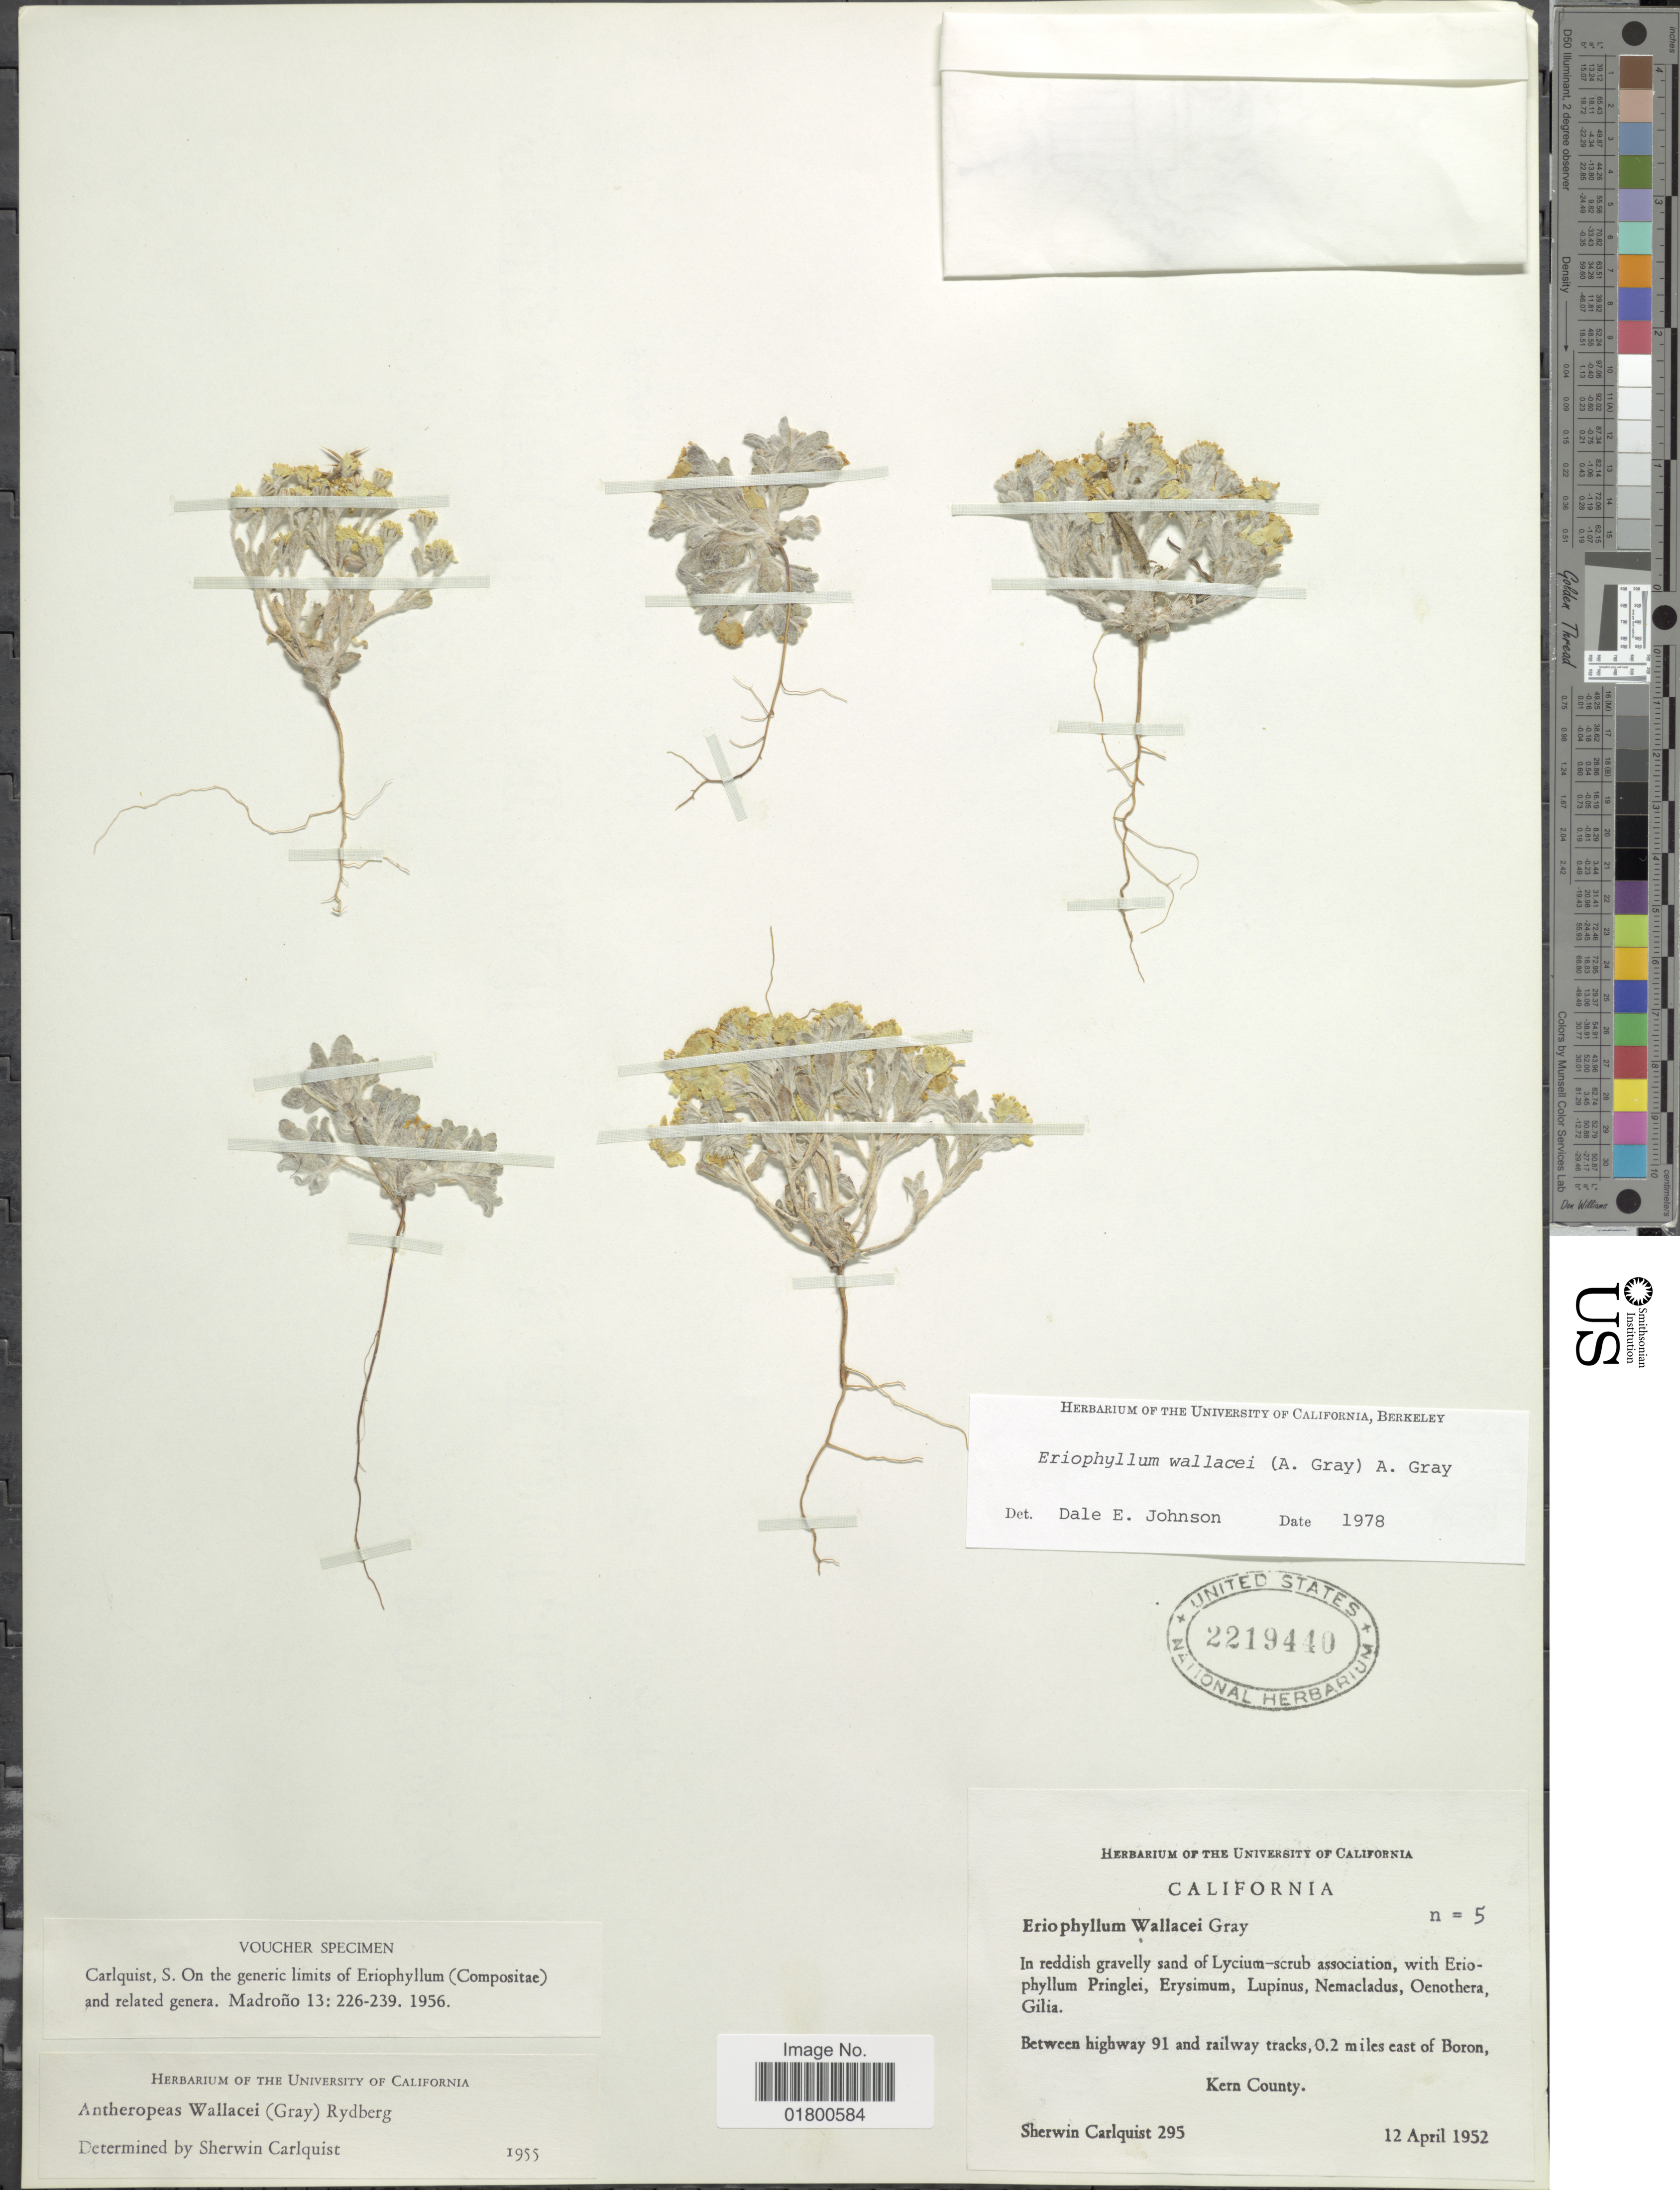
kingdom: Plantae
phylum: Tracheophyta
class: Magnoliopsida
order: Asterales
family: Asteraceae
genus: Eriophyllum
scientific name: Eriophyllum wallacei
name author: (A. Gray) A. Gray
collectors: S. Carlquist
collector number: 295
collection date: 1952-04-12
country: United States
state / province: California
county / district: Kern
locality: Between highway 91 and railway tracks 0.2 miles east of Boron, Kern County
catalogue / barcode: US 2219440